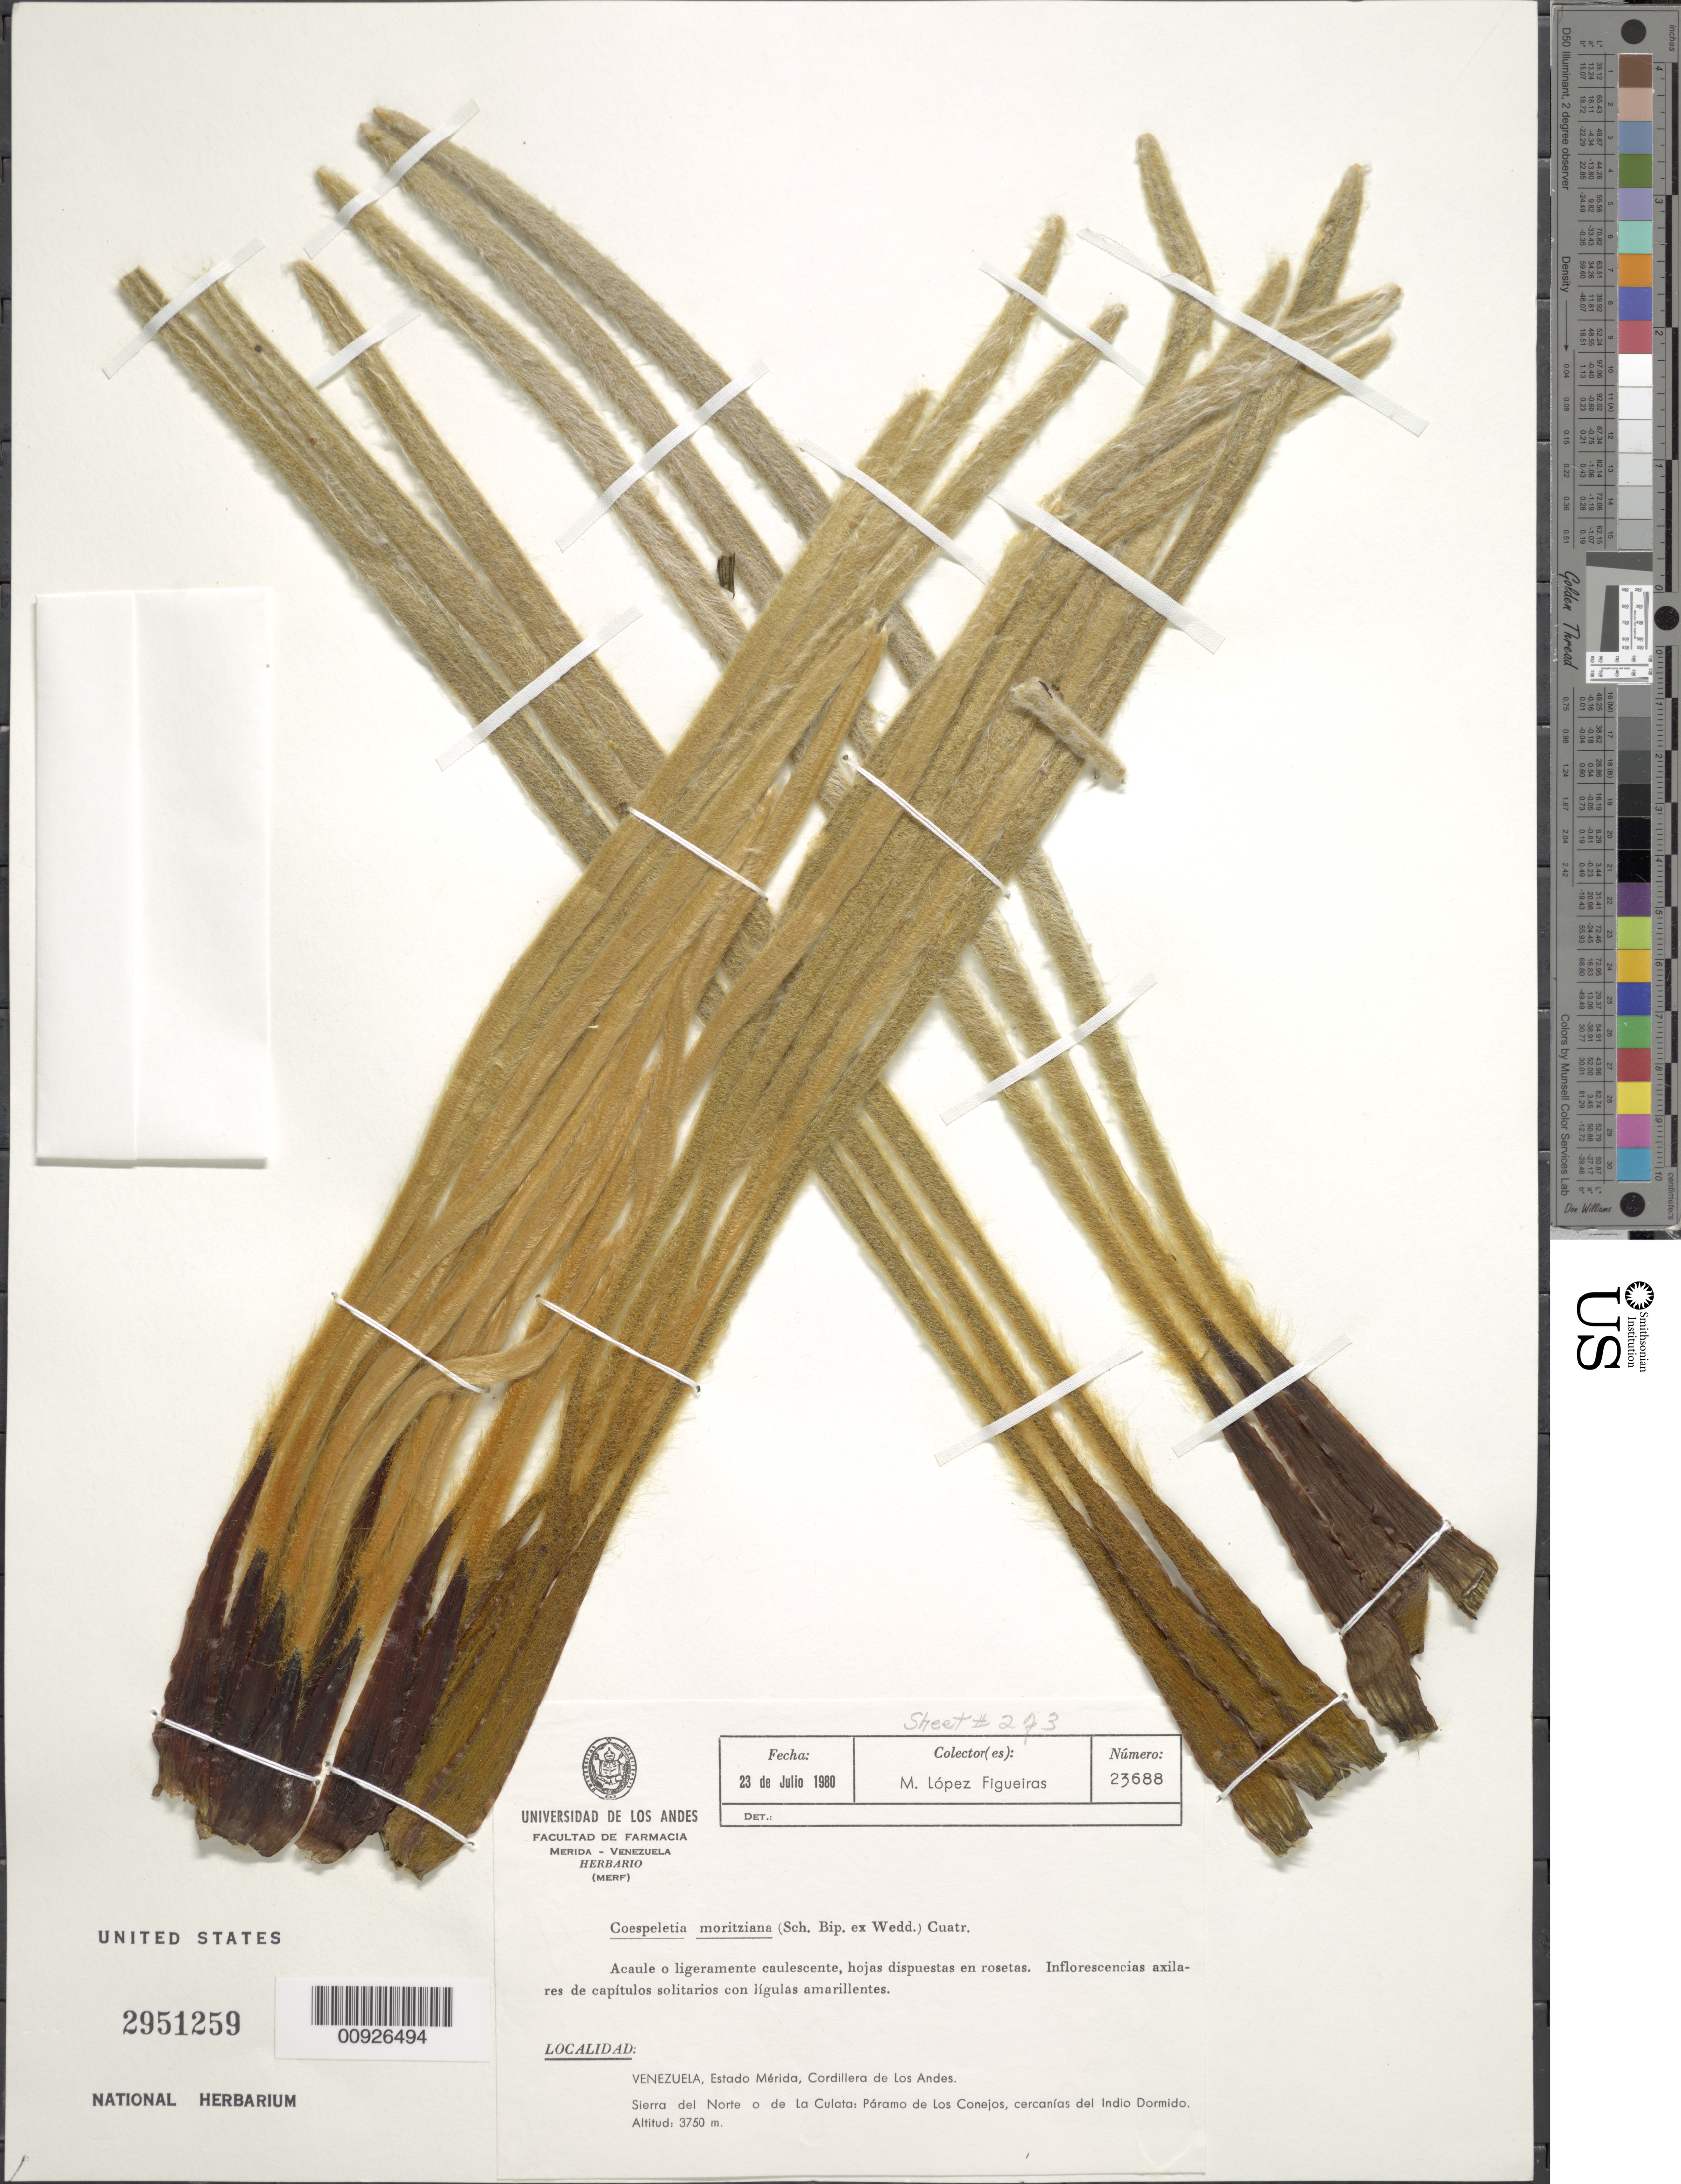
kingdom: Plantae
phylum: Tracheophyta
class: Magnoliopsida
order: Asterales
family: Asteraceae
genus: Coespeletia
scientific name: Coespeletia moritziana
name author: (Sch. Bip. ex Wedd.) Cuatrec.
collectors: M. López Figueiras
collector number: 23688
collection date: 1980-07-23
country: Venezuela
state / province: Mérida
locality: P. de los Conejos. Sierra del Norte o de la Culata: cercanías del Indio Dormido.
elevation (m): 3750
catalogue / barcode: US 2951259